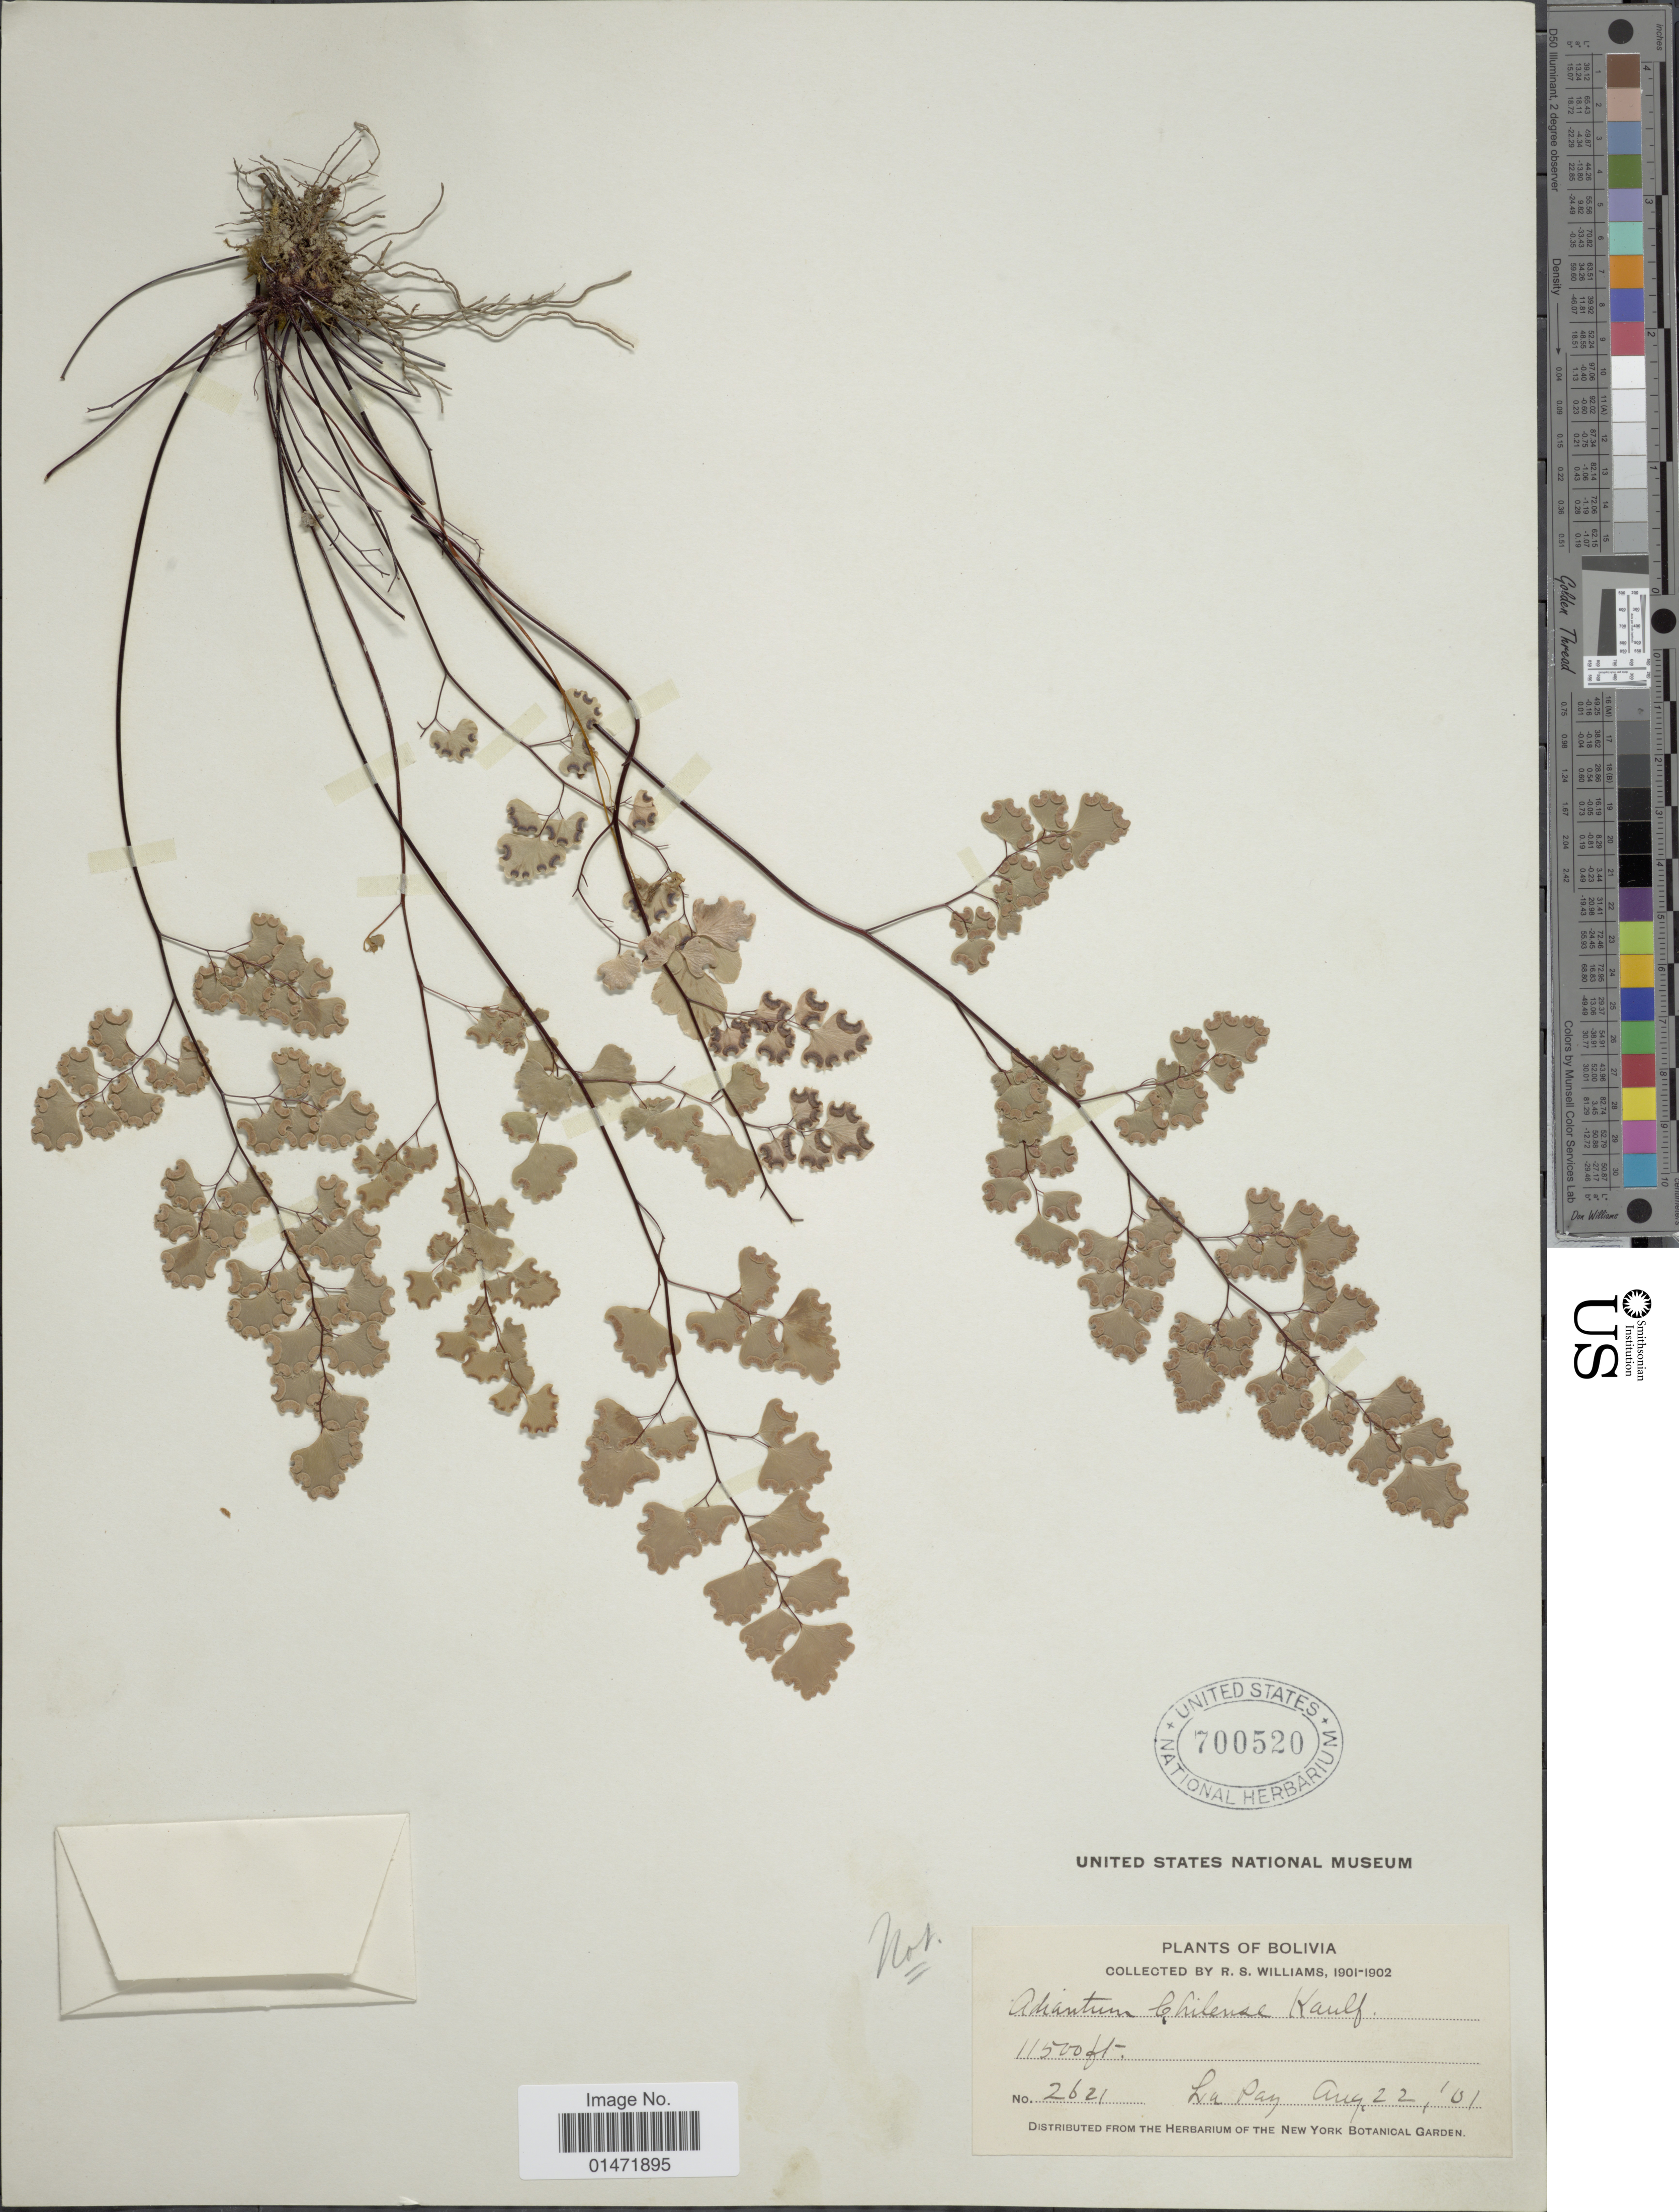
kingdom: Plantae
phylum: Tracheophyta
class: Polypodiopsida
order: Polypodiales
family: Pteridaceae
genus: Adiantum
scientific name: Adiantum williamsii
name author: T. Moore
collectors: R. S. Williams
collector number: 2621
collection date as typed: Aug. 22, 1901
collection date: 1901-08-22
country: Bolivia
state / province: La Paz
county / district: Murillo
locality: La Paz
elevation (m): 3505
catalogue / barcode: US 700520